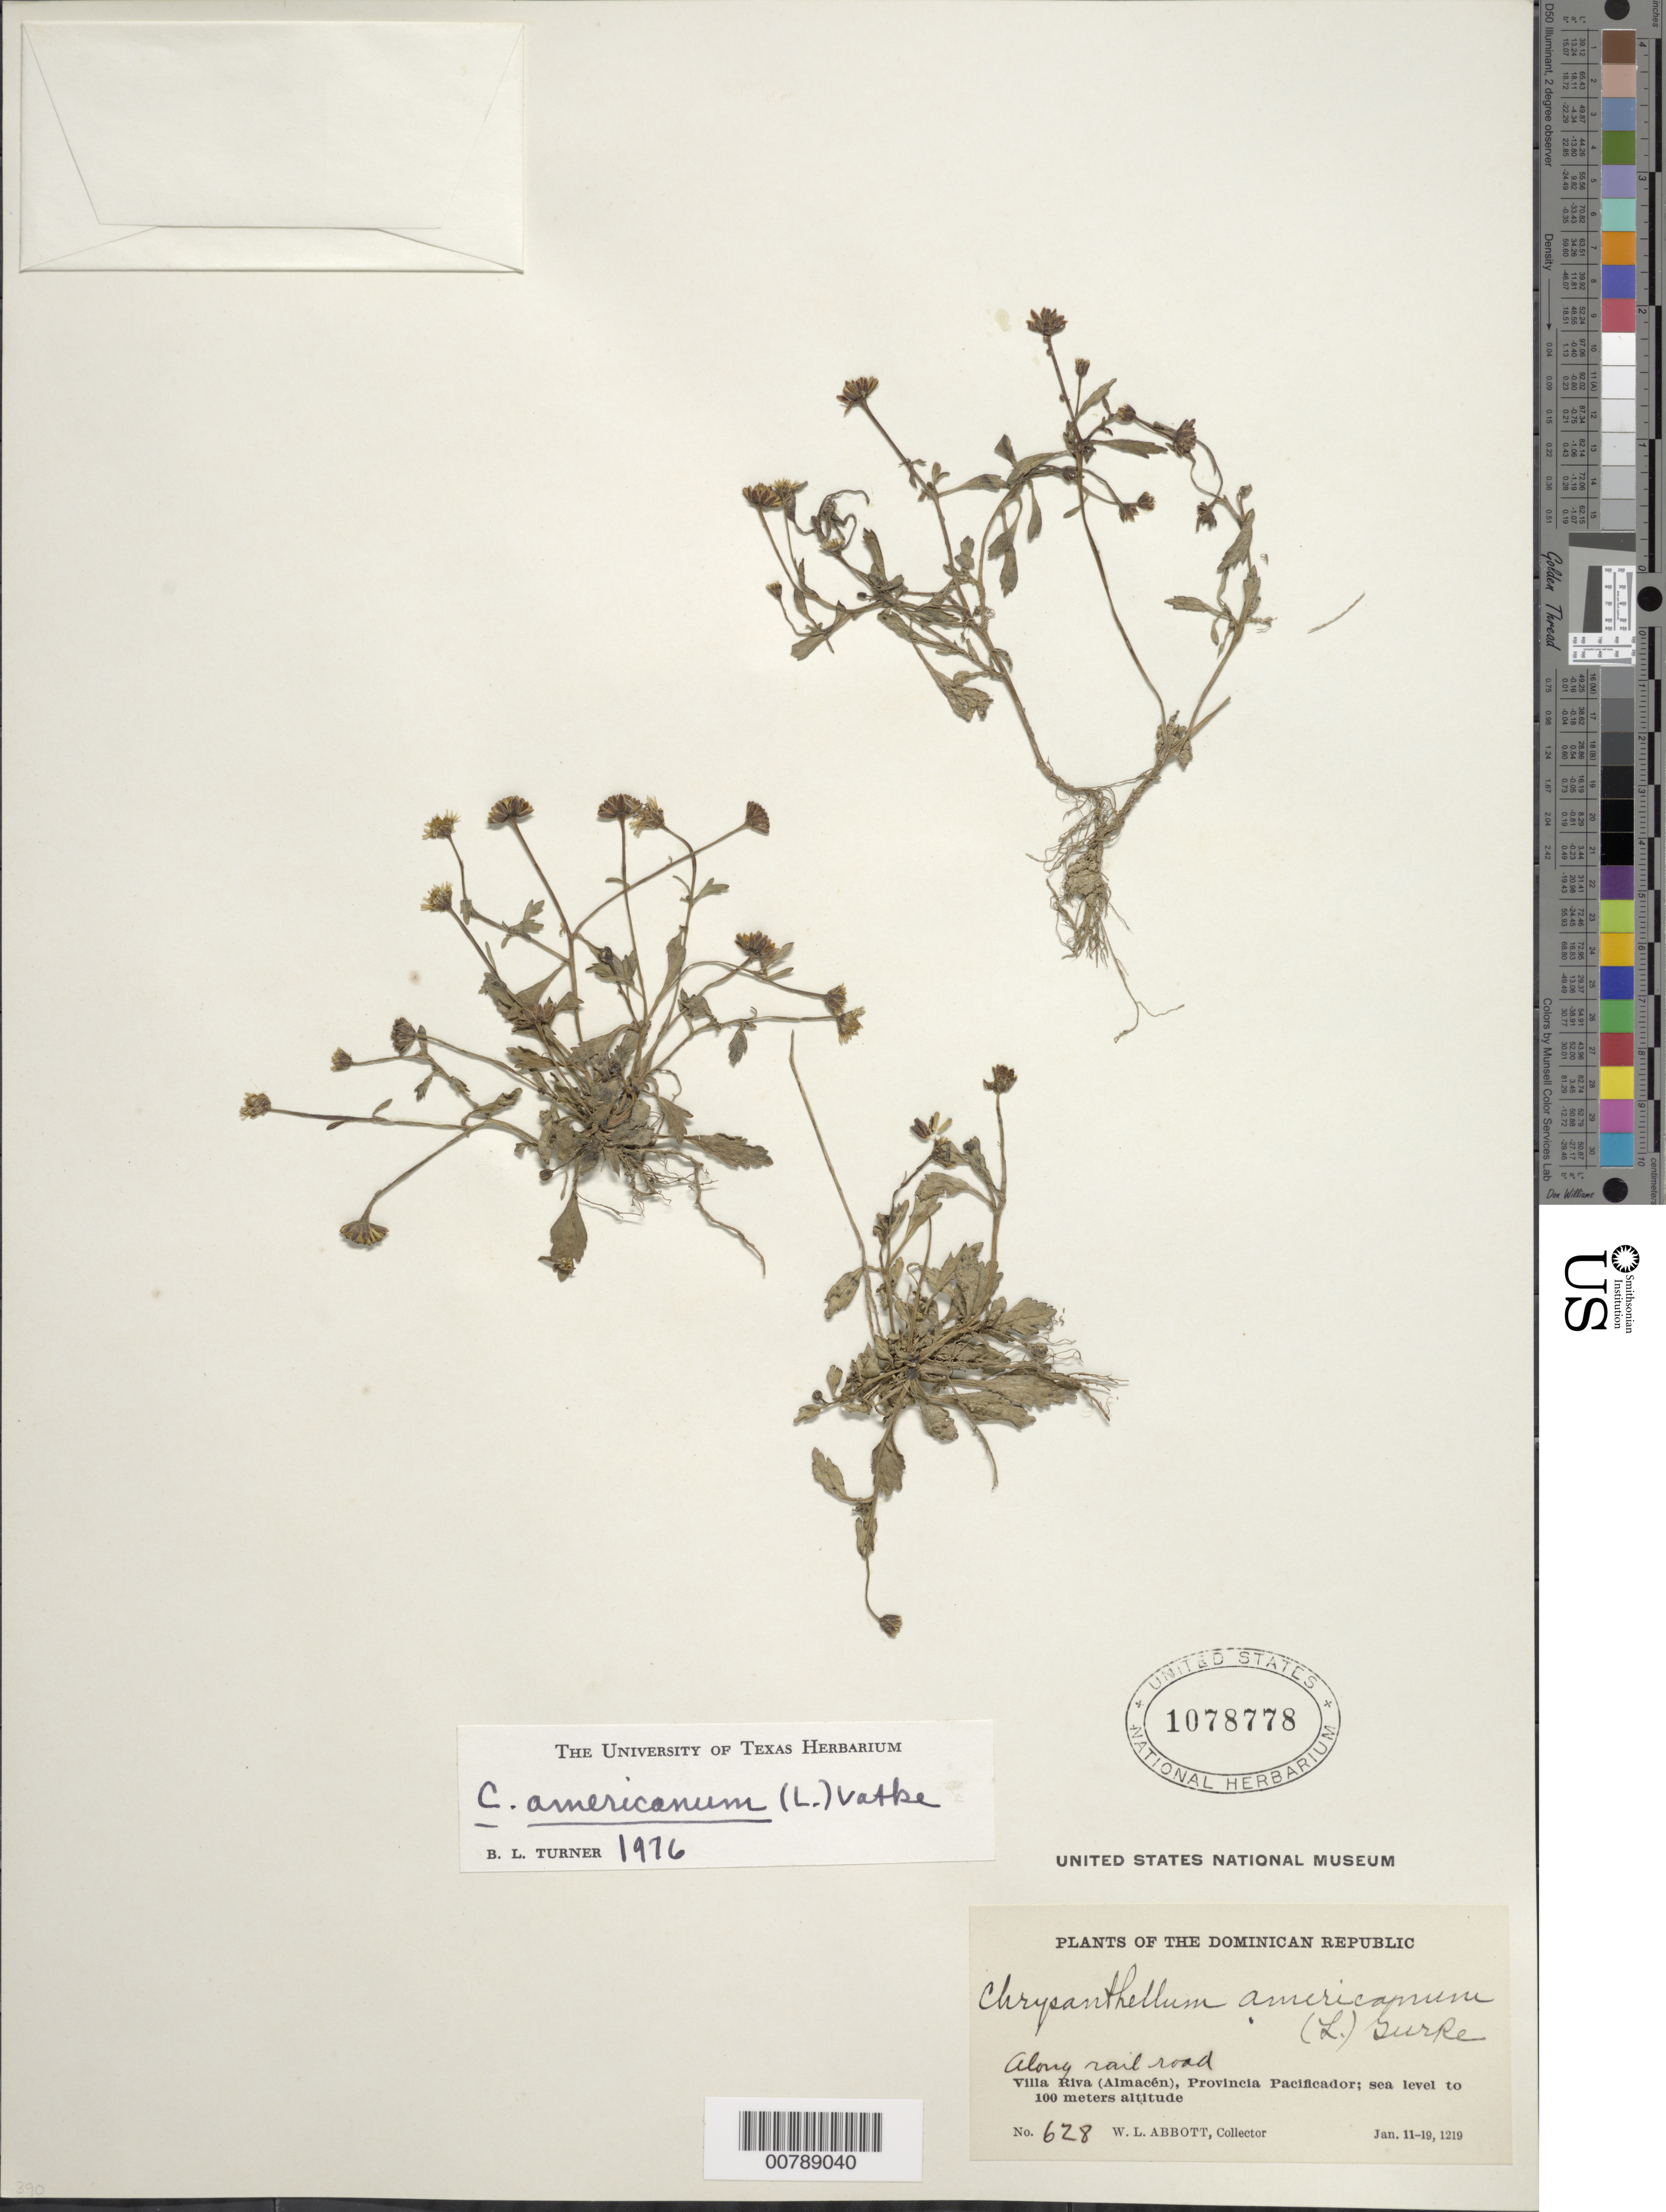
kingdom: Plantae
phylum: Tracheophyta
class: Magnoliopsida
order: Asterales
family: Asteraceae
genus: Chrysanthellum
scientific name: Chrysanthellum americanum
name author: (L.) Vatke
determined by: Turner, B. L.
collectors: W. L. Abbott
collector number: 628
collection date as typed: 11 Jan 1910 to 19 Jan 1921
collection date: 1910-01-11/1921-01-19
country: Dominican Republic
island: Hispaniola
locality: Villa Riva (Almacén), Provincia Pacificador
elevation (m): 0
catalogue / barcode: US 1078778